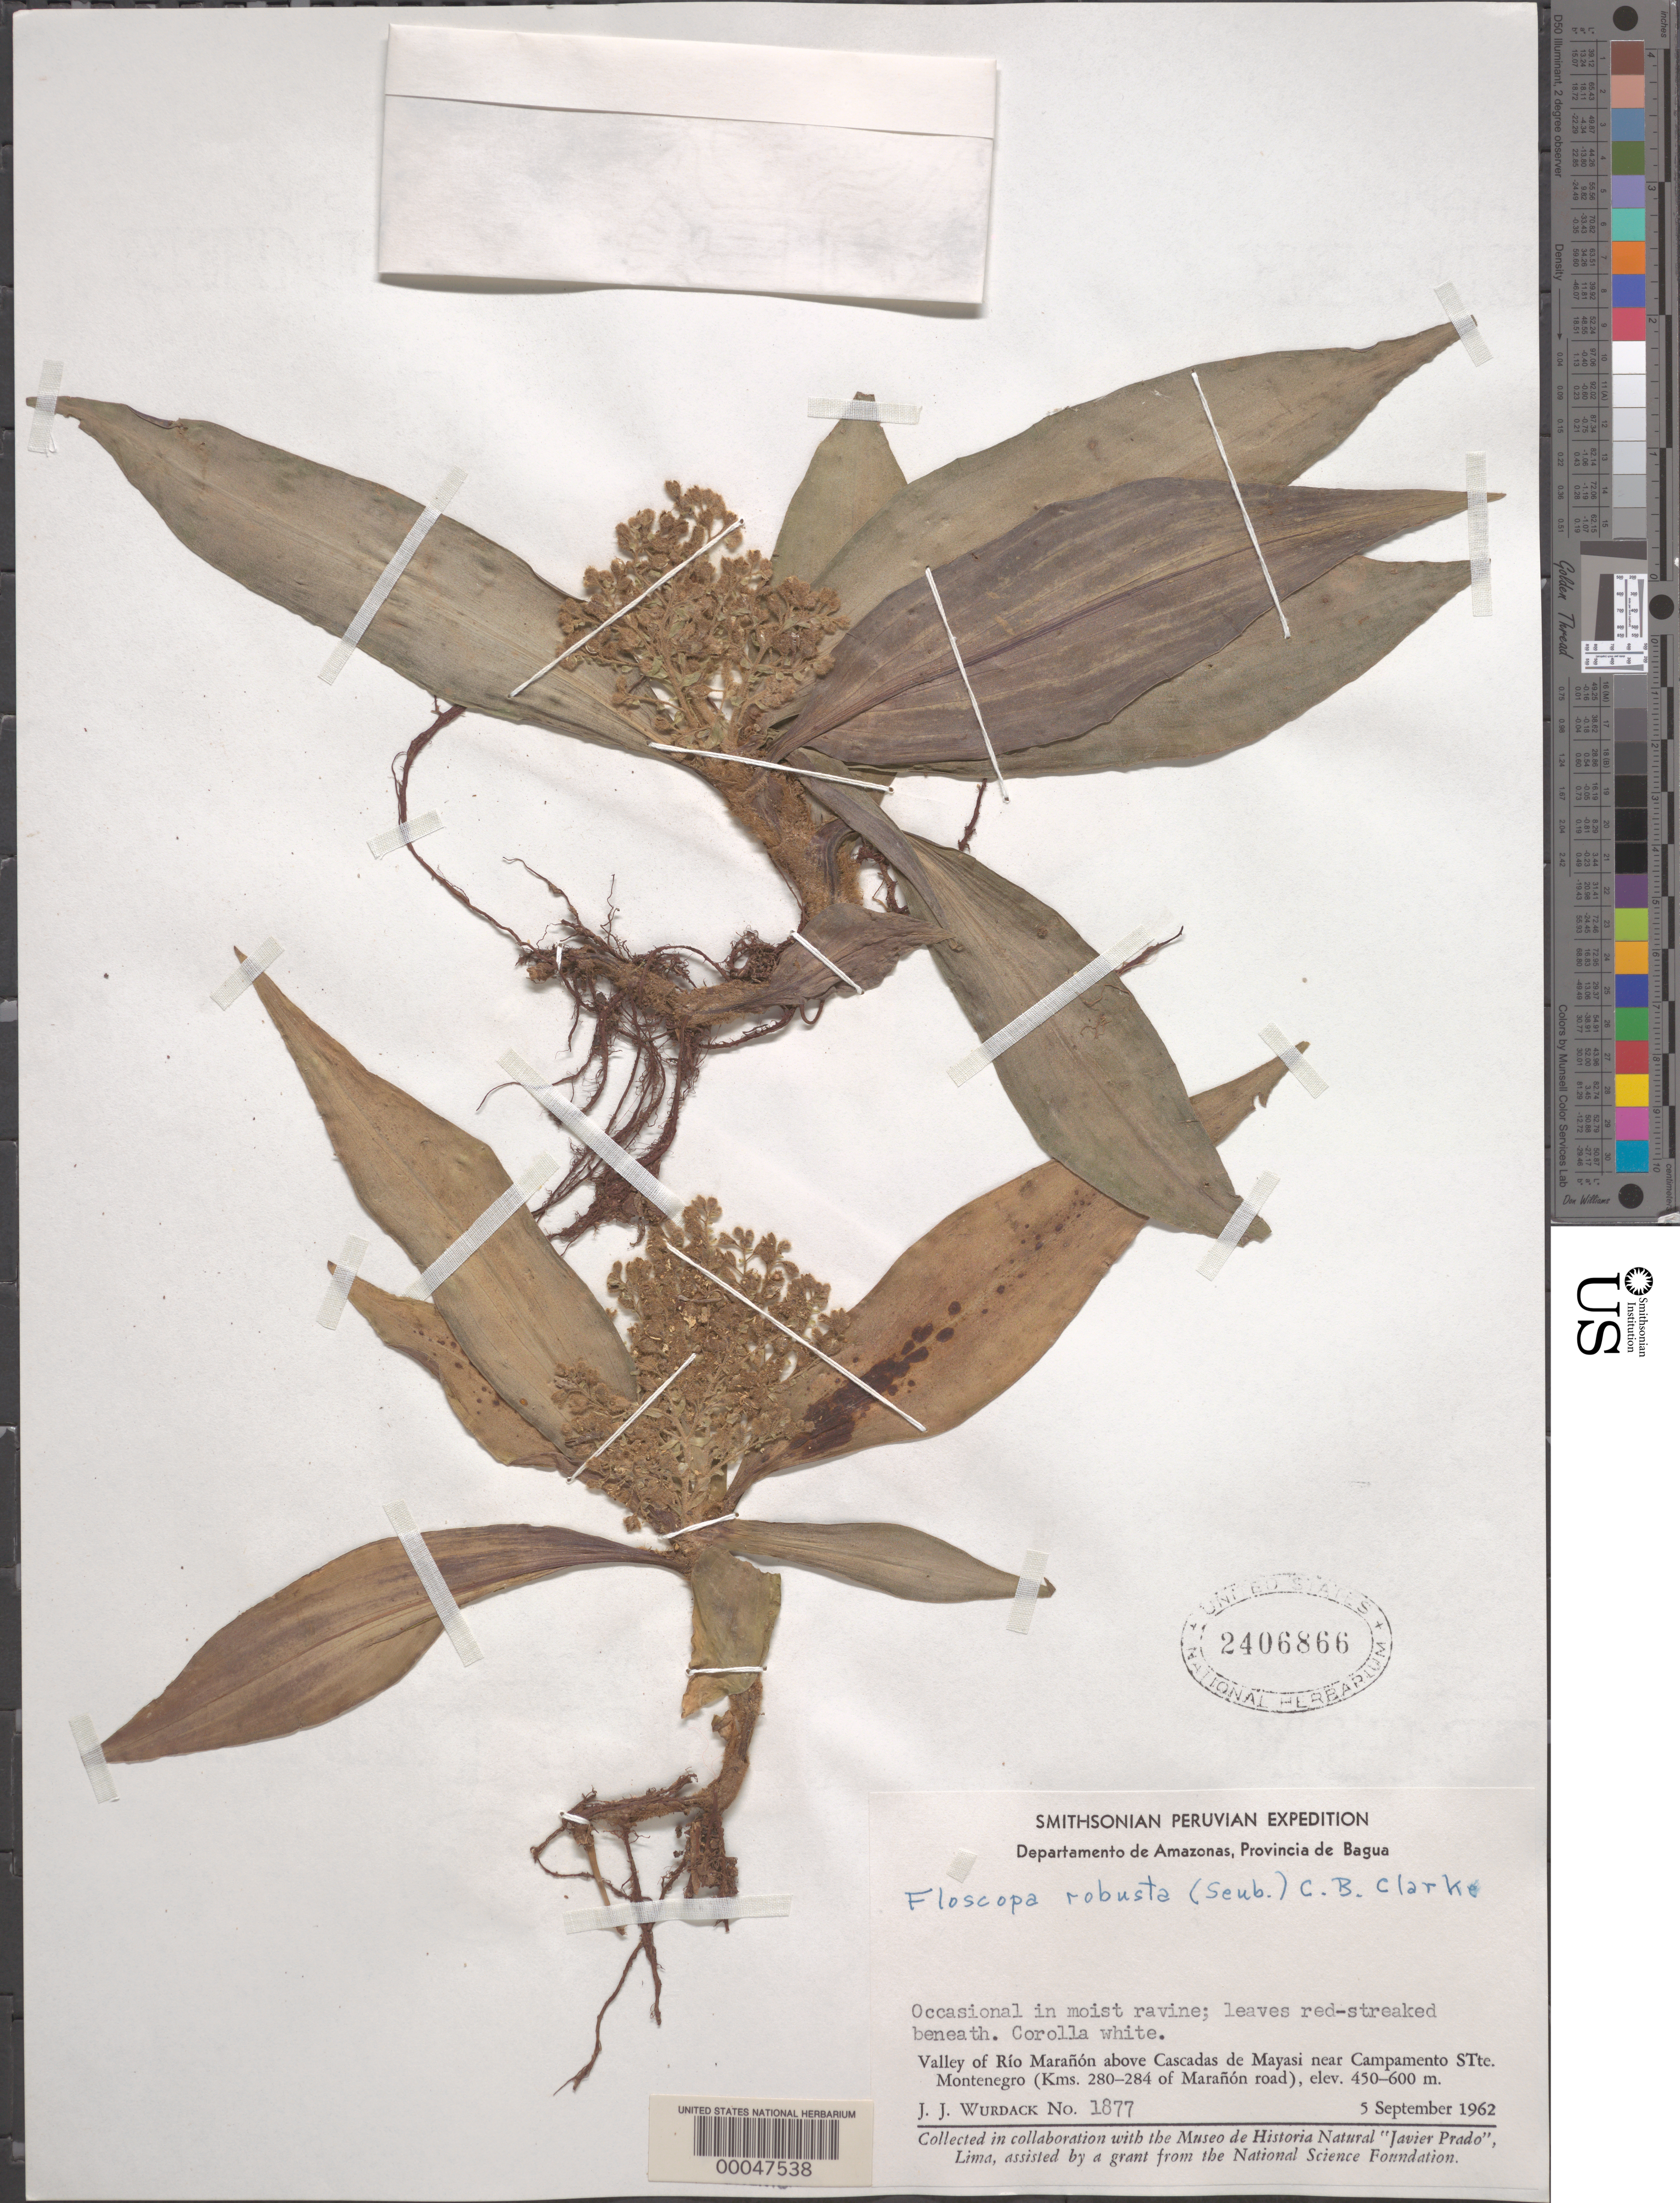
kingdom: Plantae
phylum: Tracheophyta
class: Liliopsida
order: Commelinales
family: Commelinaceae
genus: Floscopa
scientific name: Floscopa robusta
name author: (Seub.) C.B. Clarke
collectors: J. J. Wurdack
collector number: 1877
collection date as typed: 05 Sep 1962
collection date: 1962-09-05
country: Peru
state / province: Amazonas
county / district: Bagua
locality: valley of Río Maranon, above Cascadas de Mayasi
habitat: Moist ravine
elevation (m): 450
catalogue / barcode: US 2406866